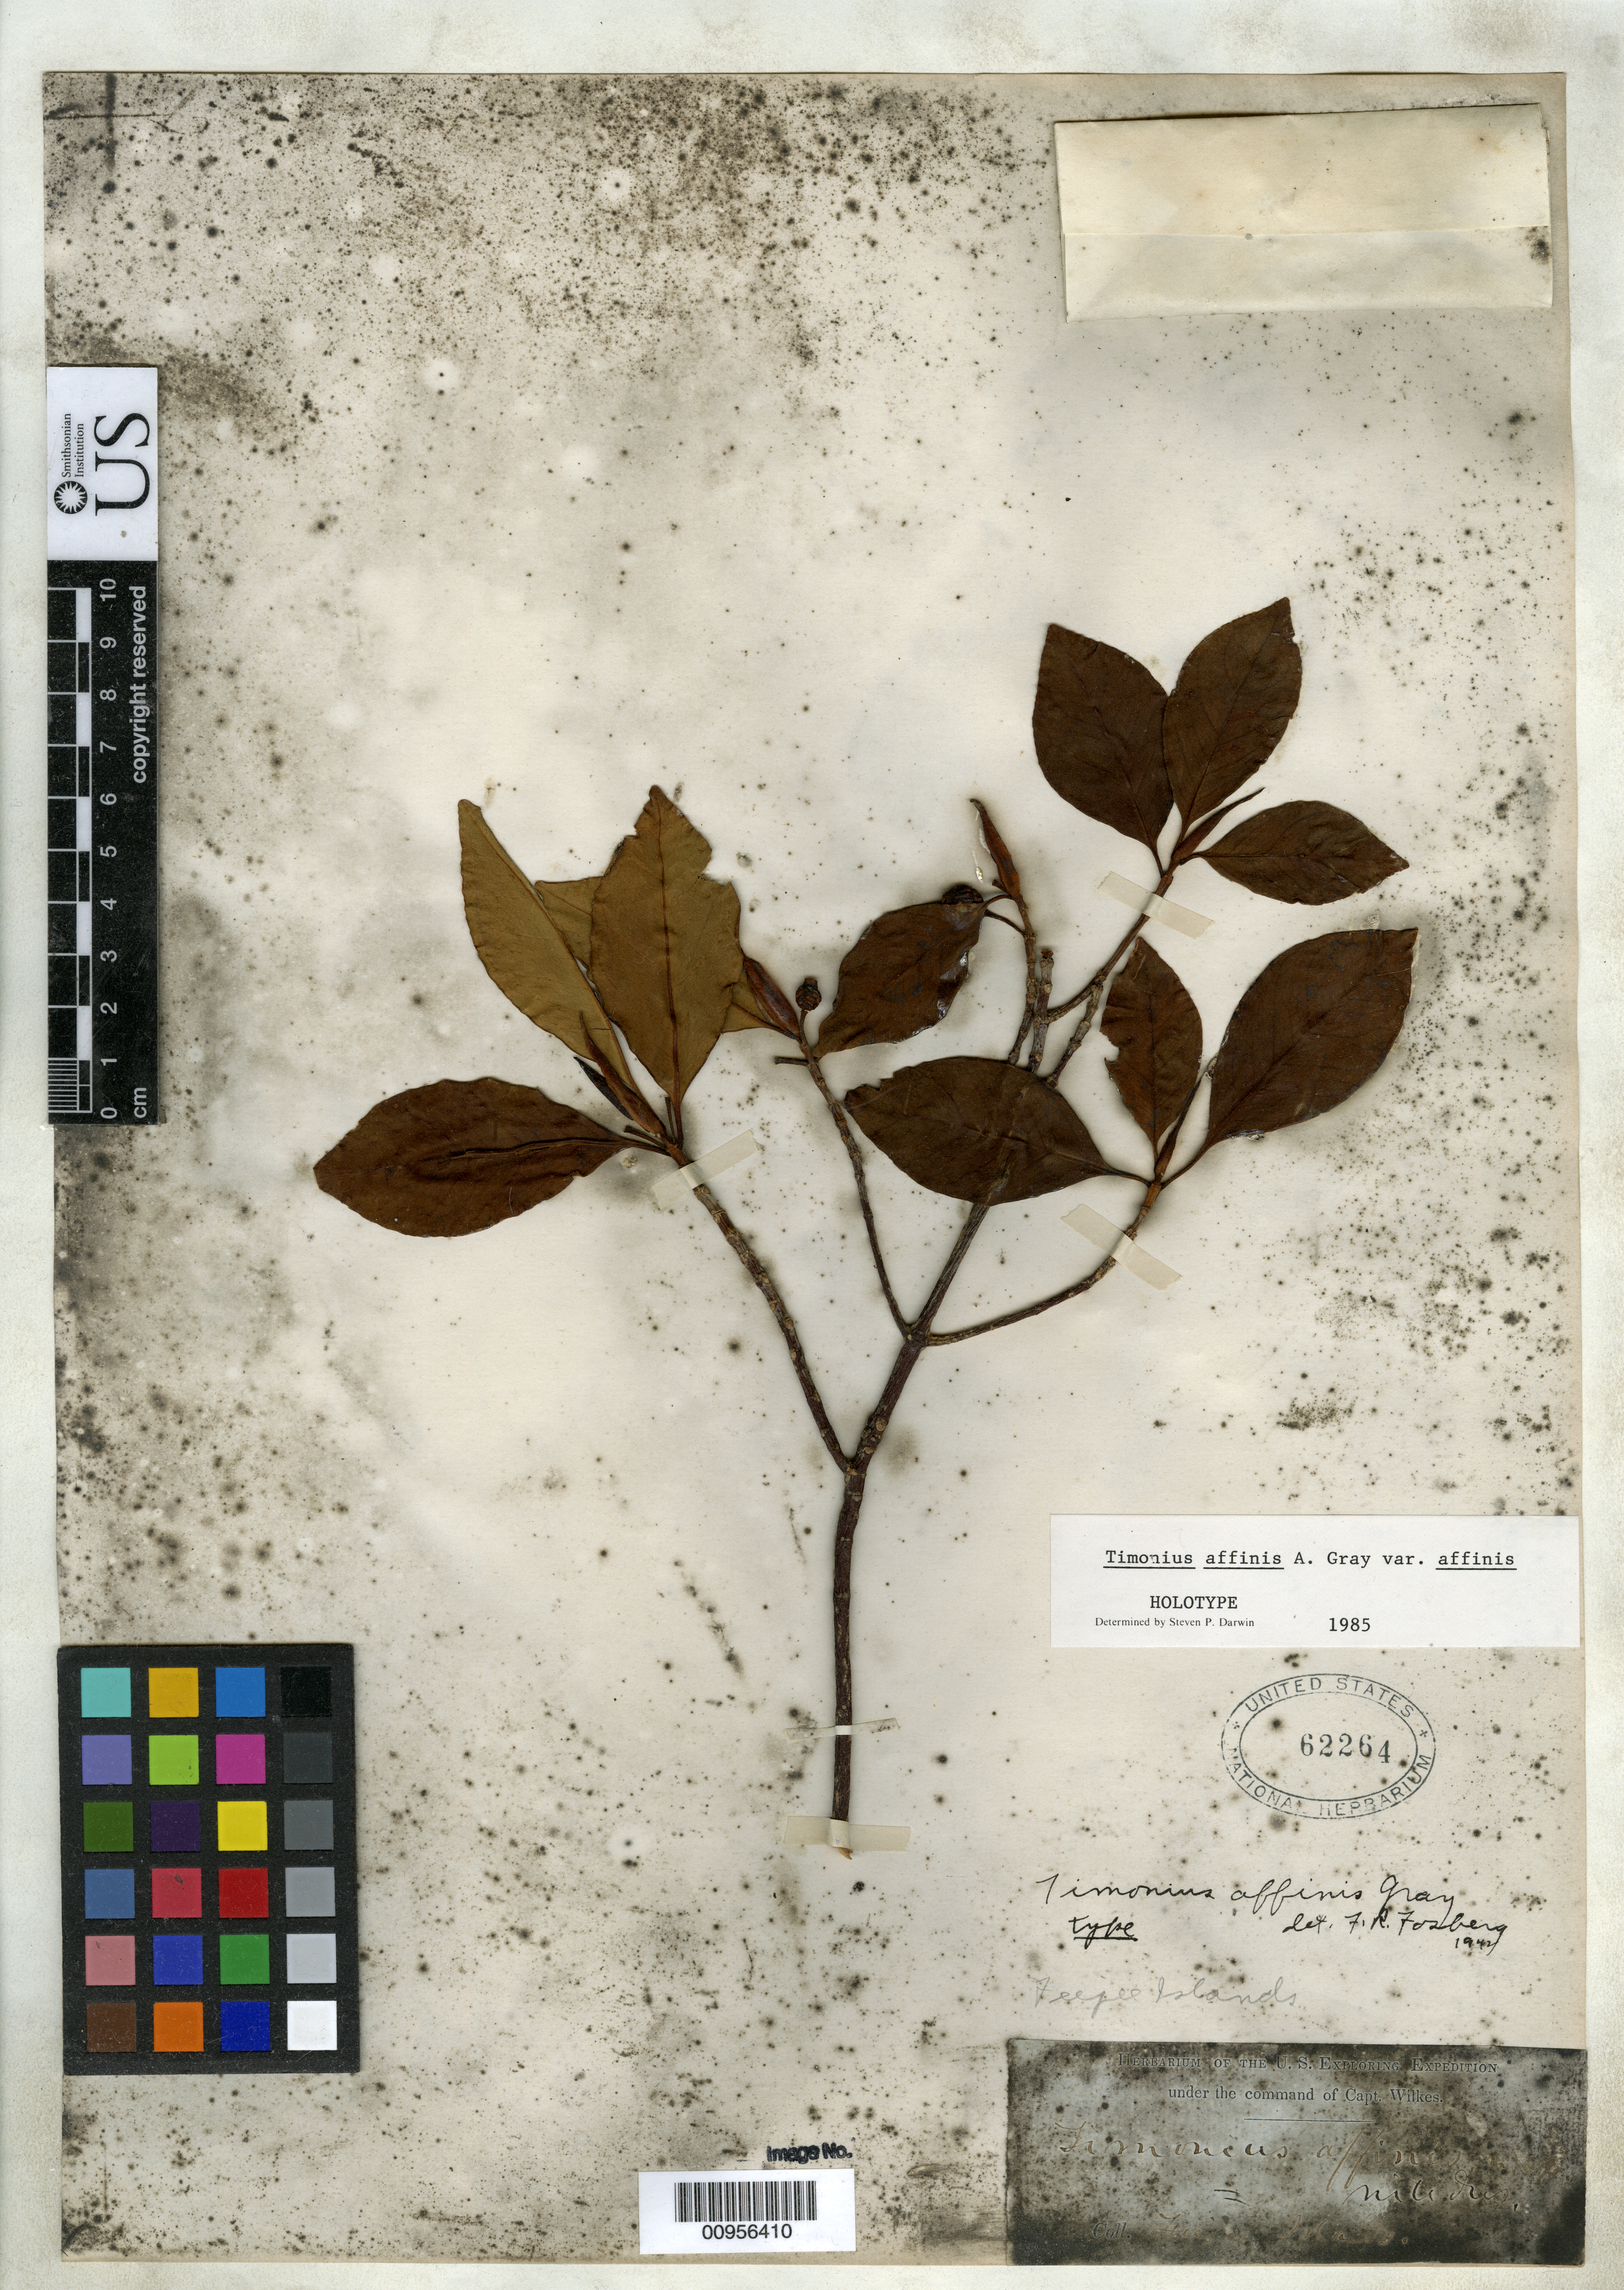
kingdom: Plantae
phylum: Tracheophyta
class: Magnoliopsida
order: Gentianales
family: Rubiaceae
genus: Timonius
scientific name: Timonius affinis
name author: A. Gray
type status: Holotype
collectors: Wilkes Explor. Exped.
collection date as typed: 1838 to -- --- 1842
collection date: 1838/1842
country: Fiji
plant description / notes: Annotated as holotype by S.P. Darwin (1985).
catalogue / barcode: US 62264